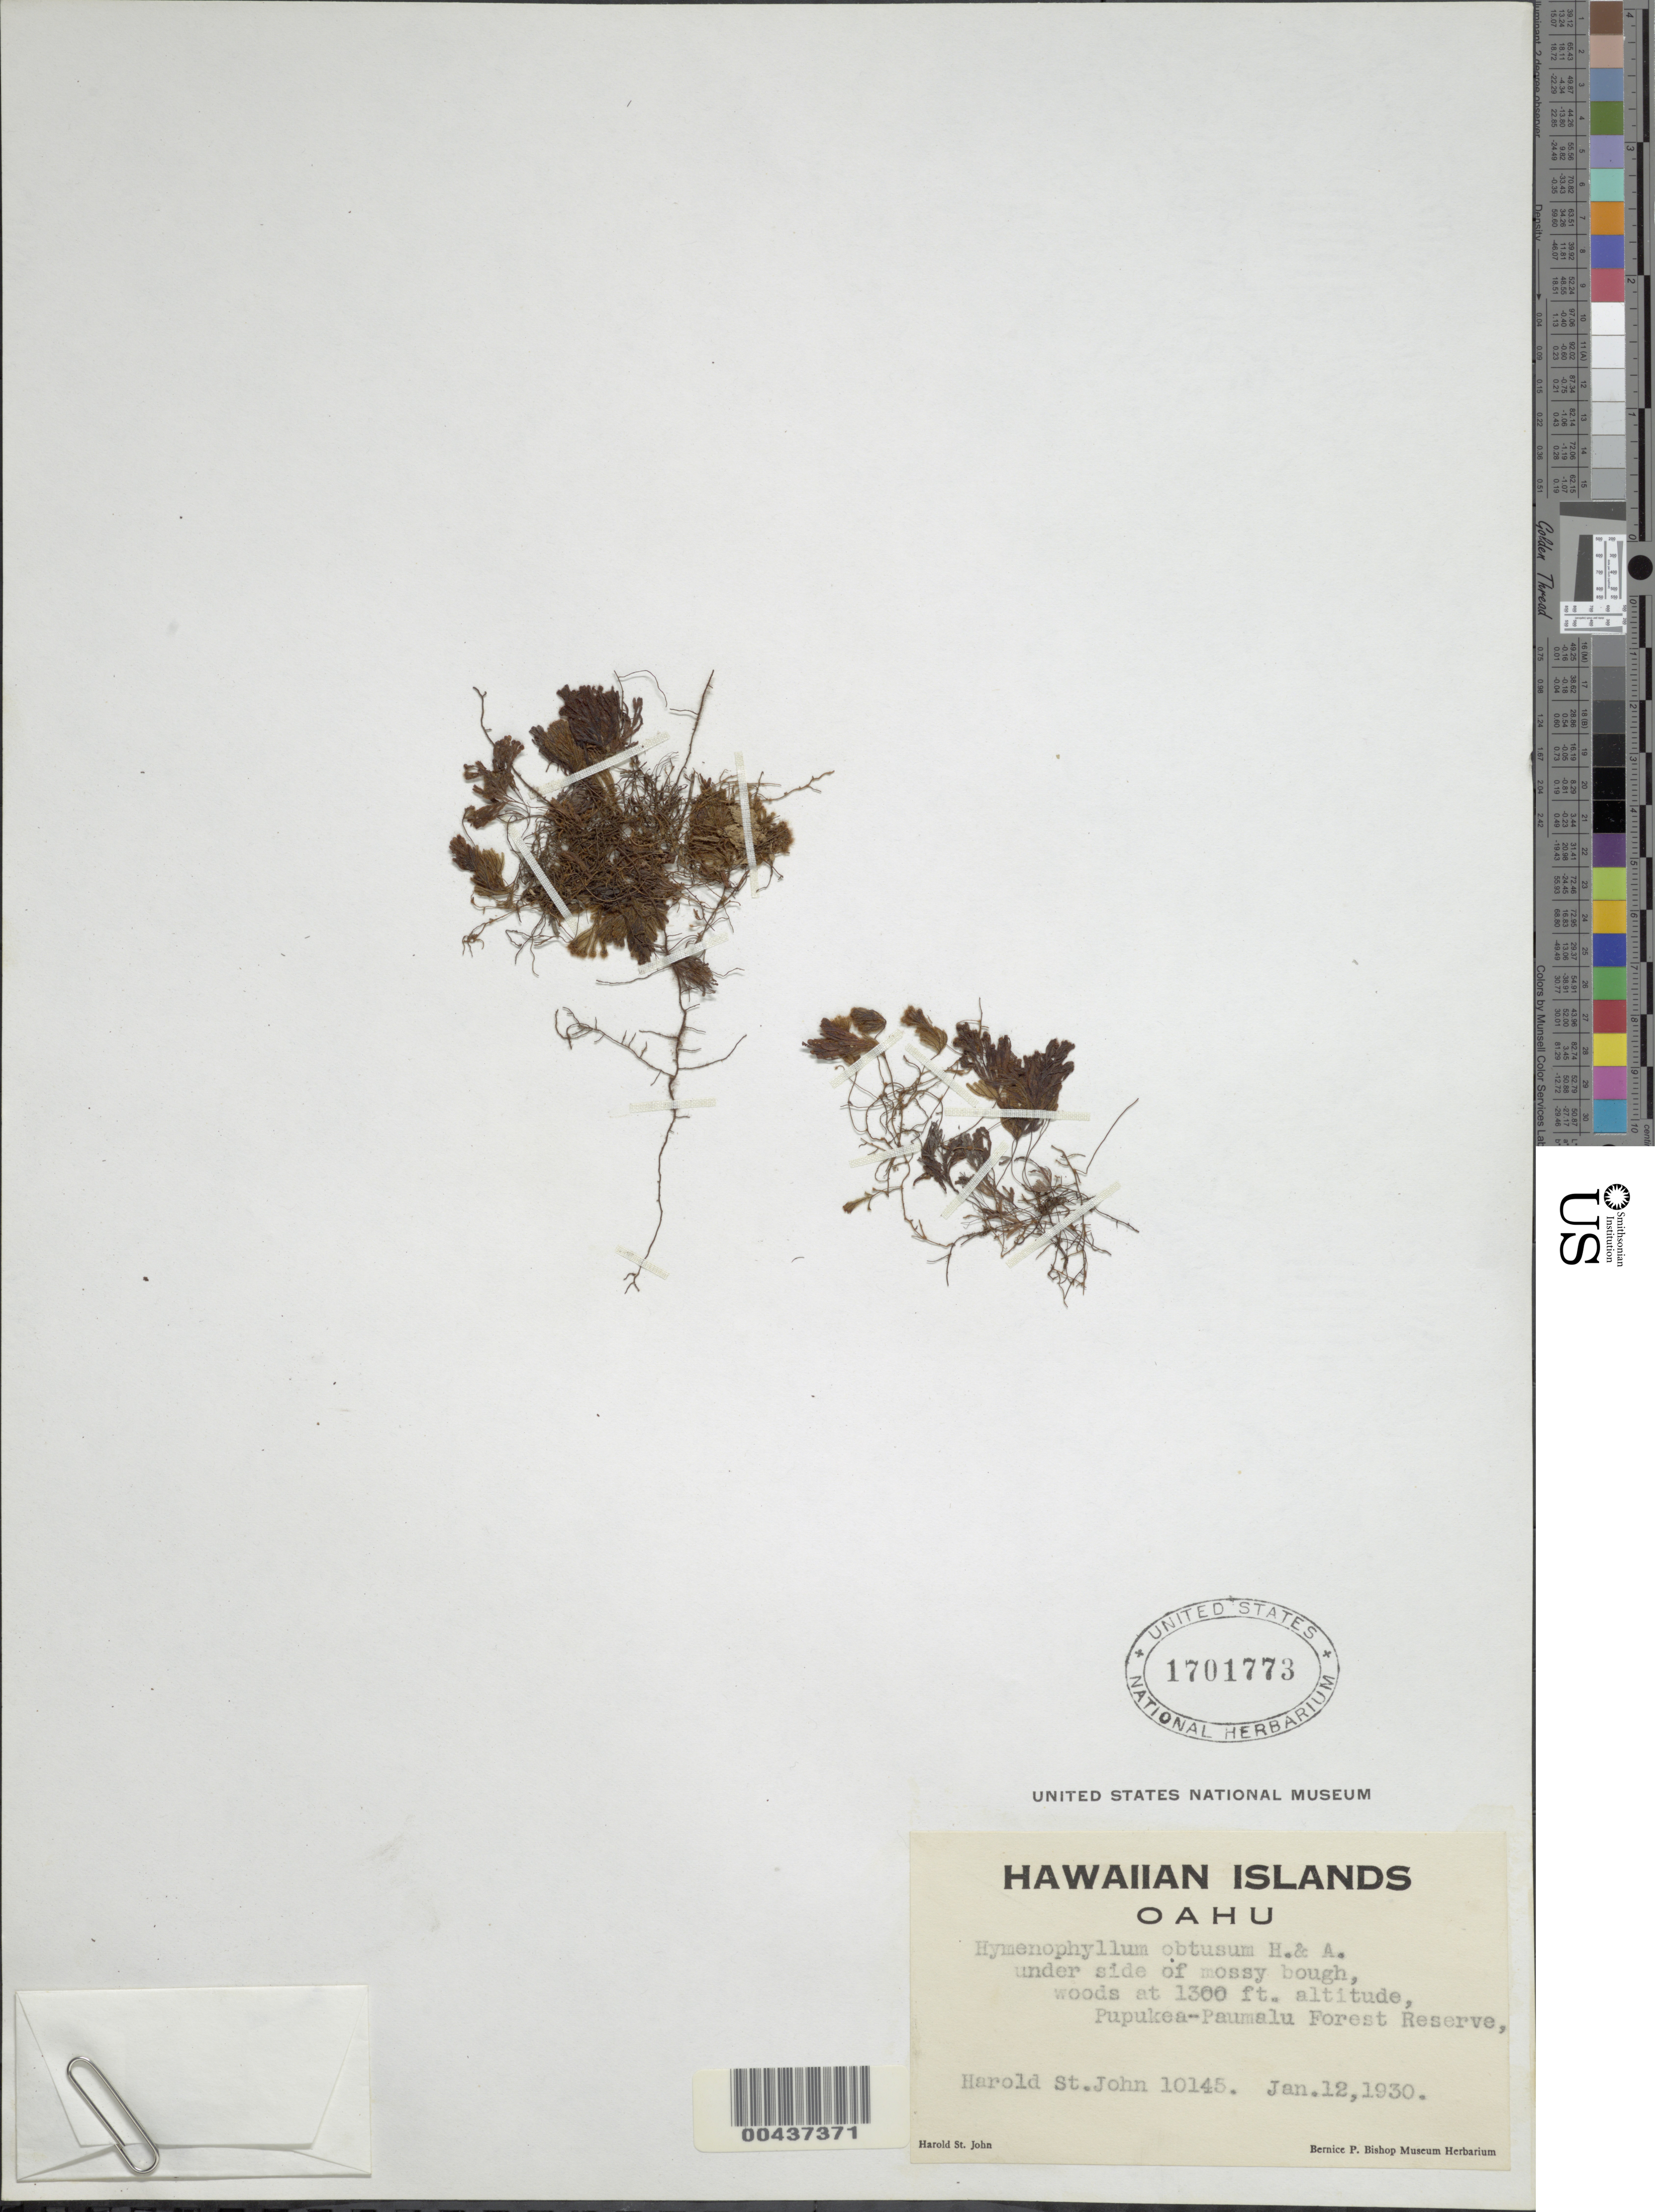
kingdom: Plantae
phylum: Tracheophyta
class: Polypodiopsida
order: Hymenophyllales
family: Hymenophyllaceae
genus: Hymenophyllum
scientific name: Hymenophyllum obtusum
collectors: H. St. John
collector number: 10145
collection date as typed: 12 Jan 1930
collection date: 1930-01-12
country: United States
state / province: Hawaii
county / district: Honolulu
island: Oahu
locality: Pupukea-Pauualu Forest Reserve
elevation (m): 396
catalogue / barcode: US 1701773